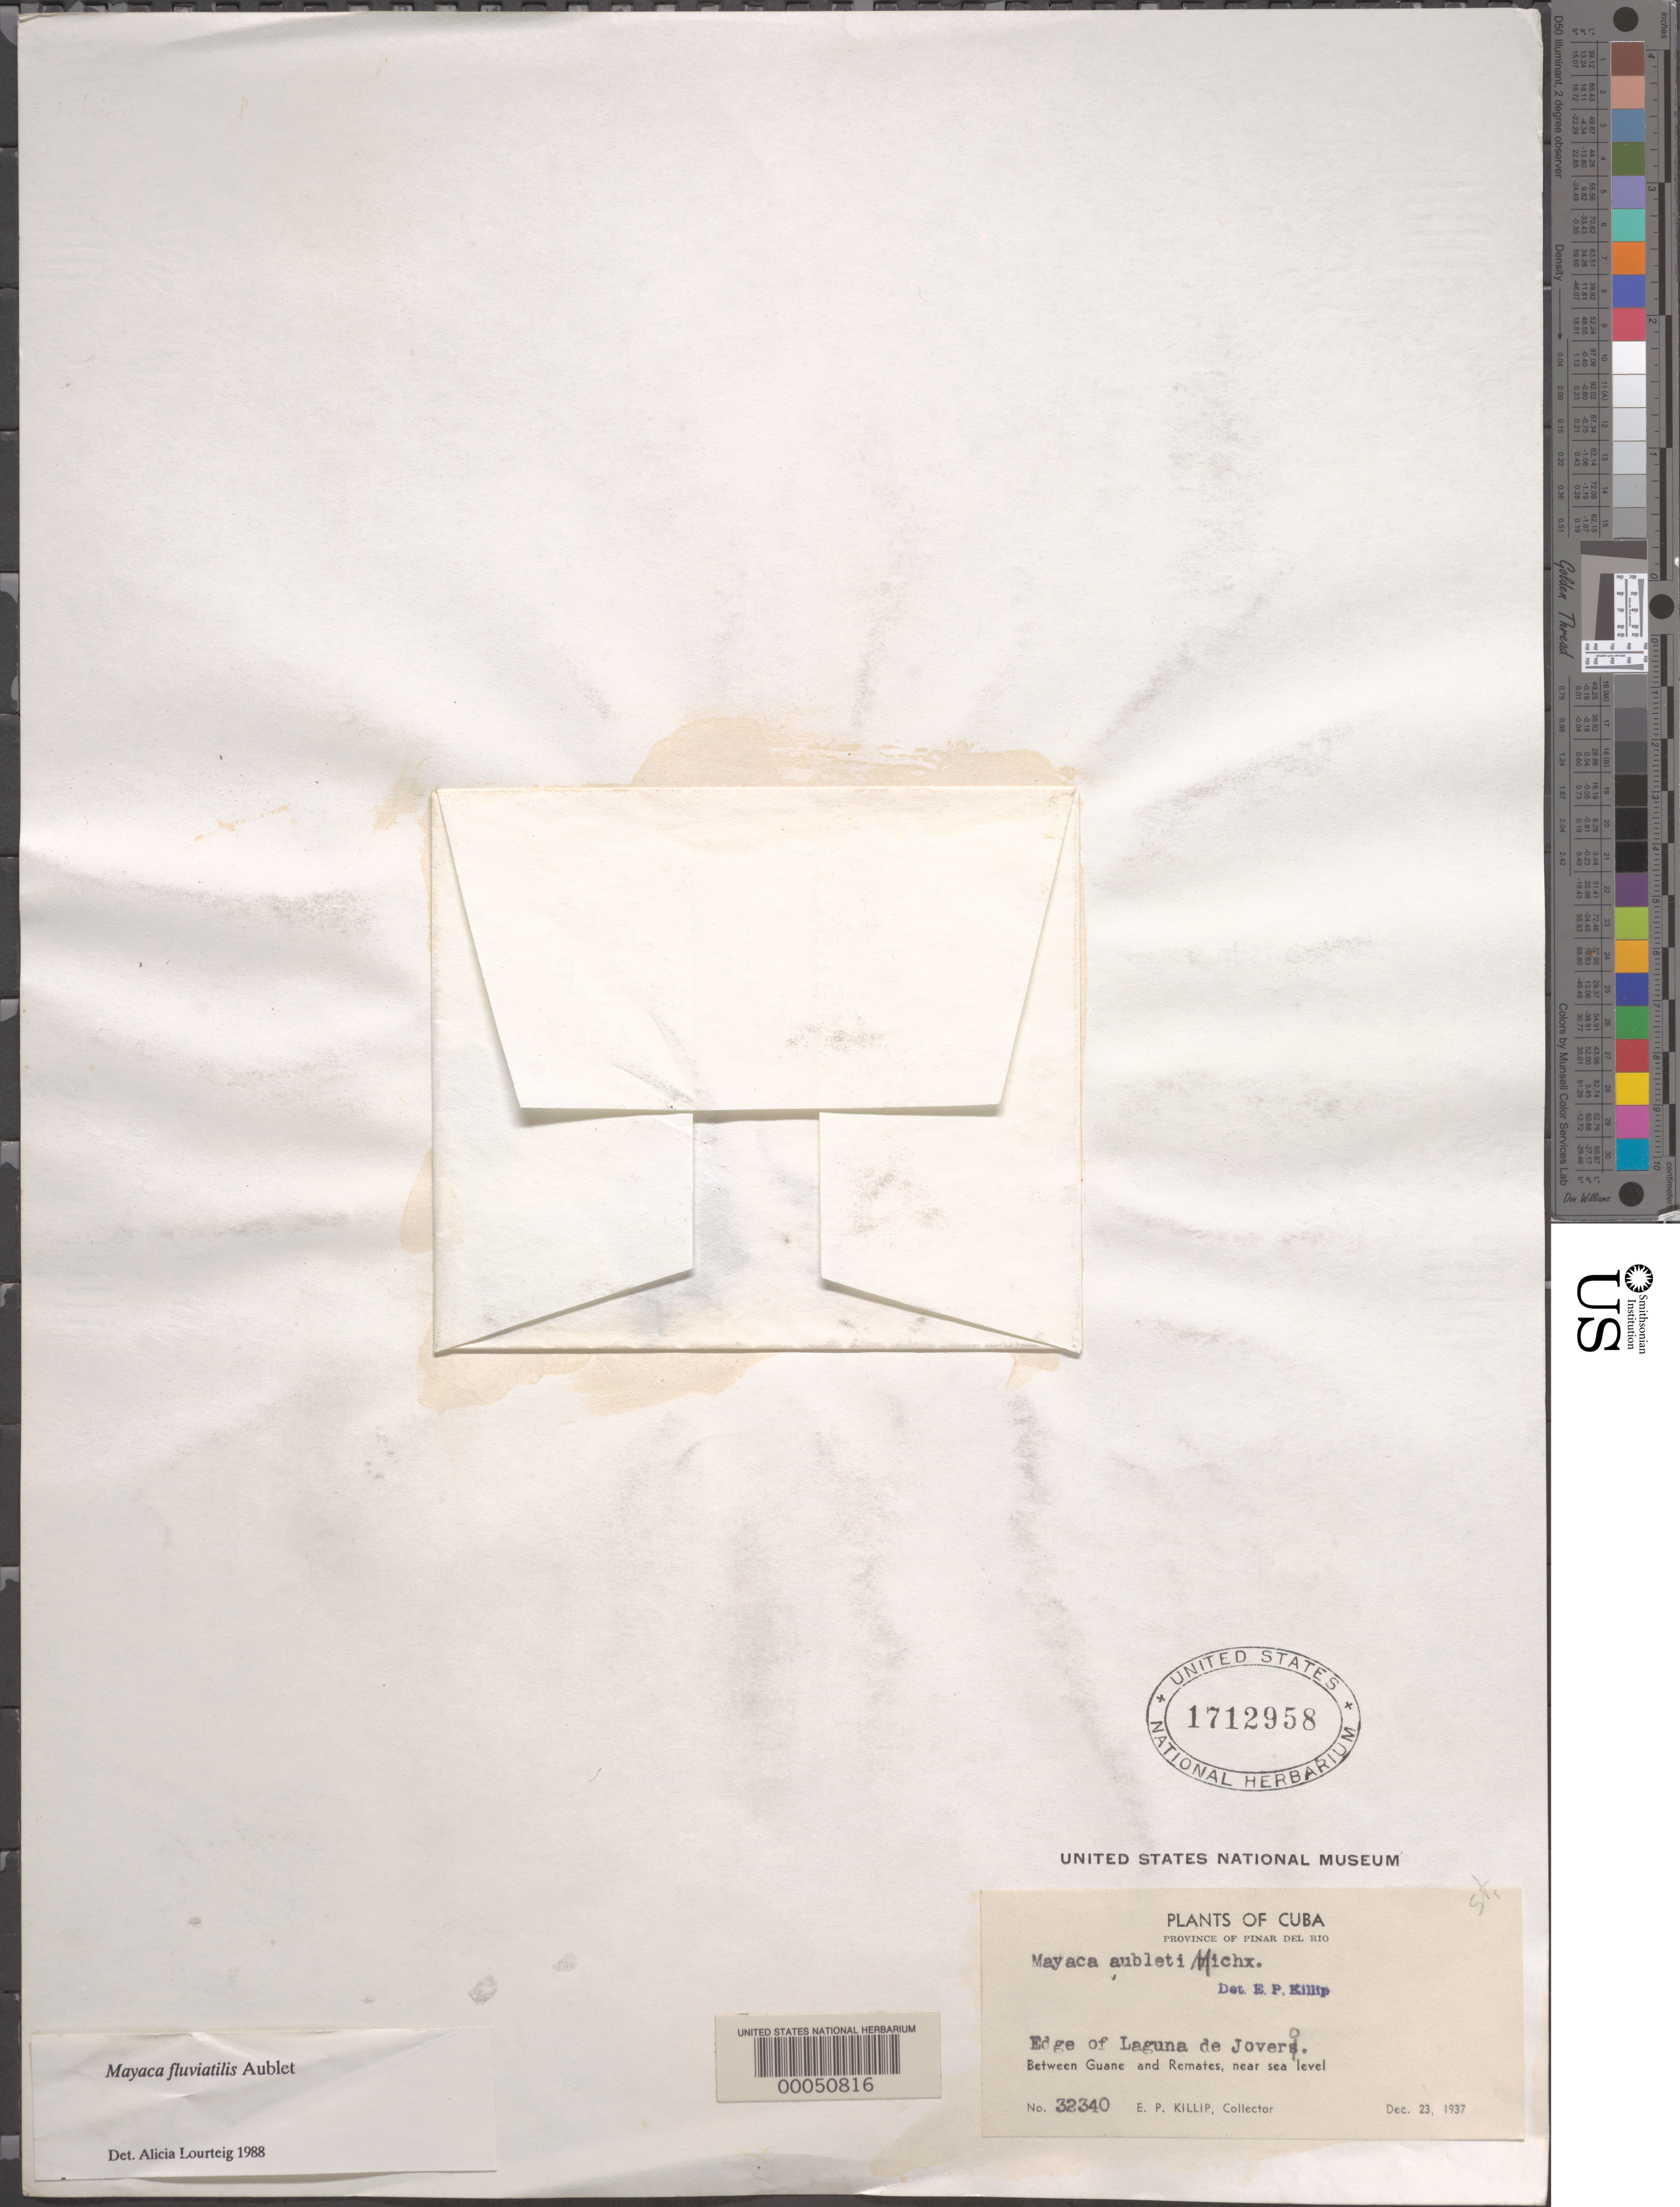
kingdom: Plantae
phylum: Tracheophyta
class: Liliopsida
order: Poales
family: Mayacaceae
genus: Mayaca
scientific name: Mayaca fluviatilis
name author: Aubl.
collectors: E. P. Killip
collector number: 32340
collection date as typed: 23 Dec 1937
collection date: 1937-12-23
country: Cuba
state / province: Pinar del Río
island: Greater Antilles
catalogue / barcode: US 1712958